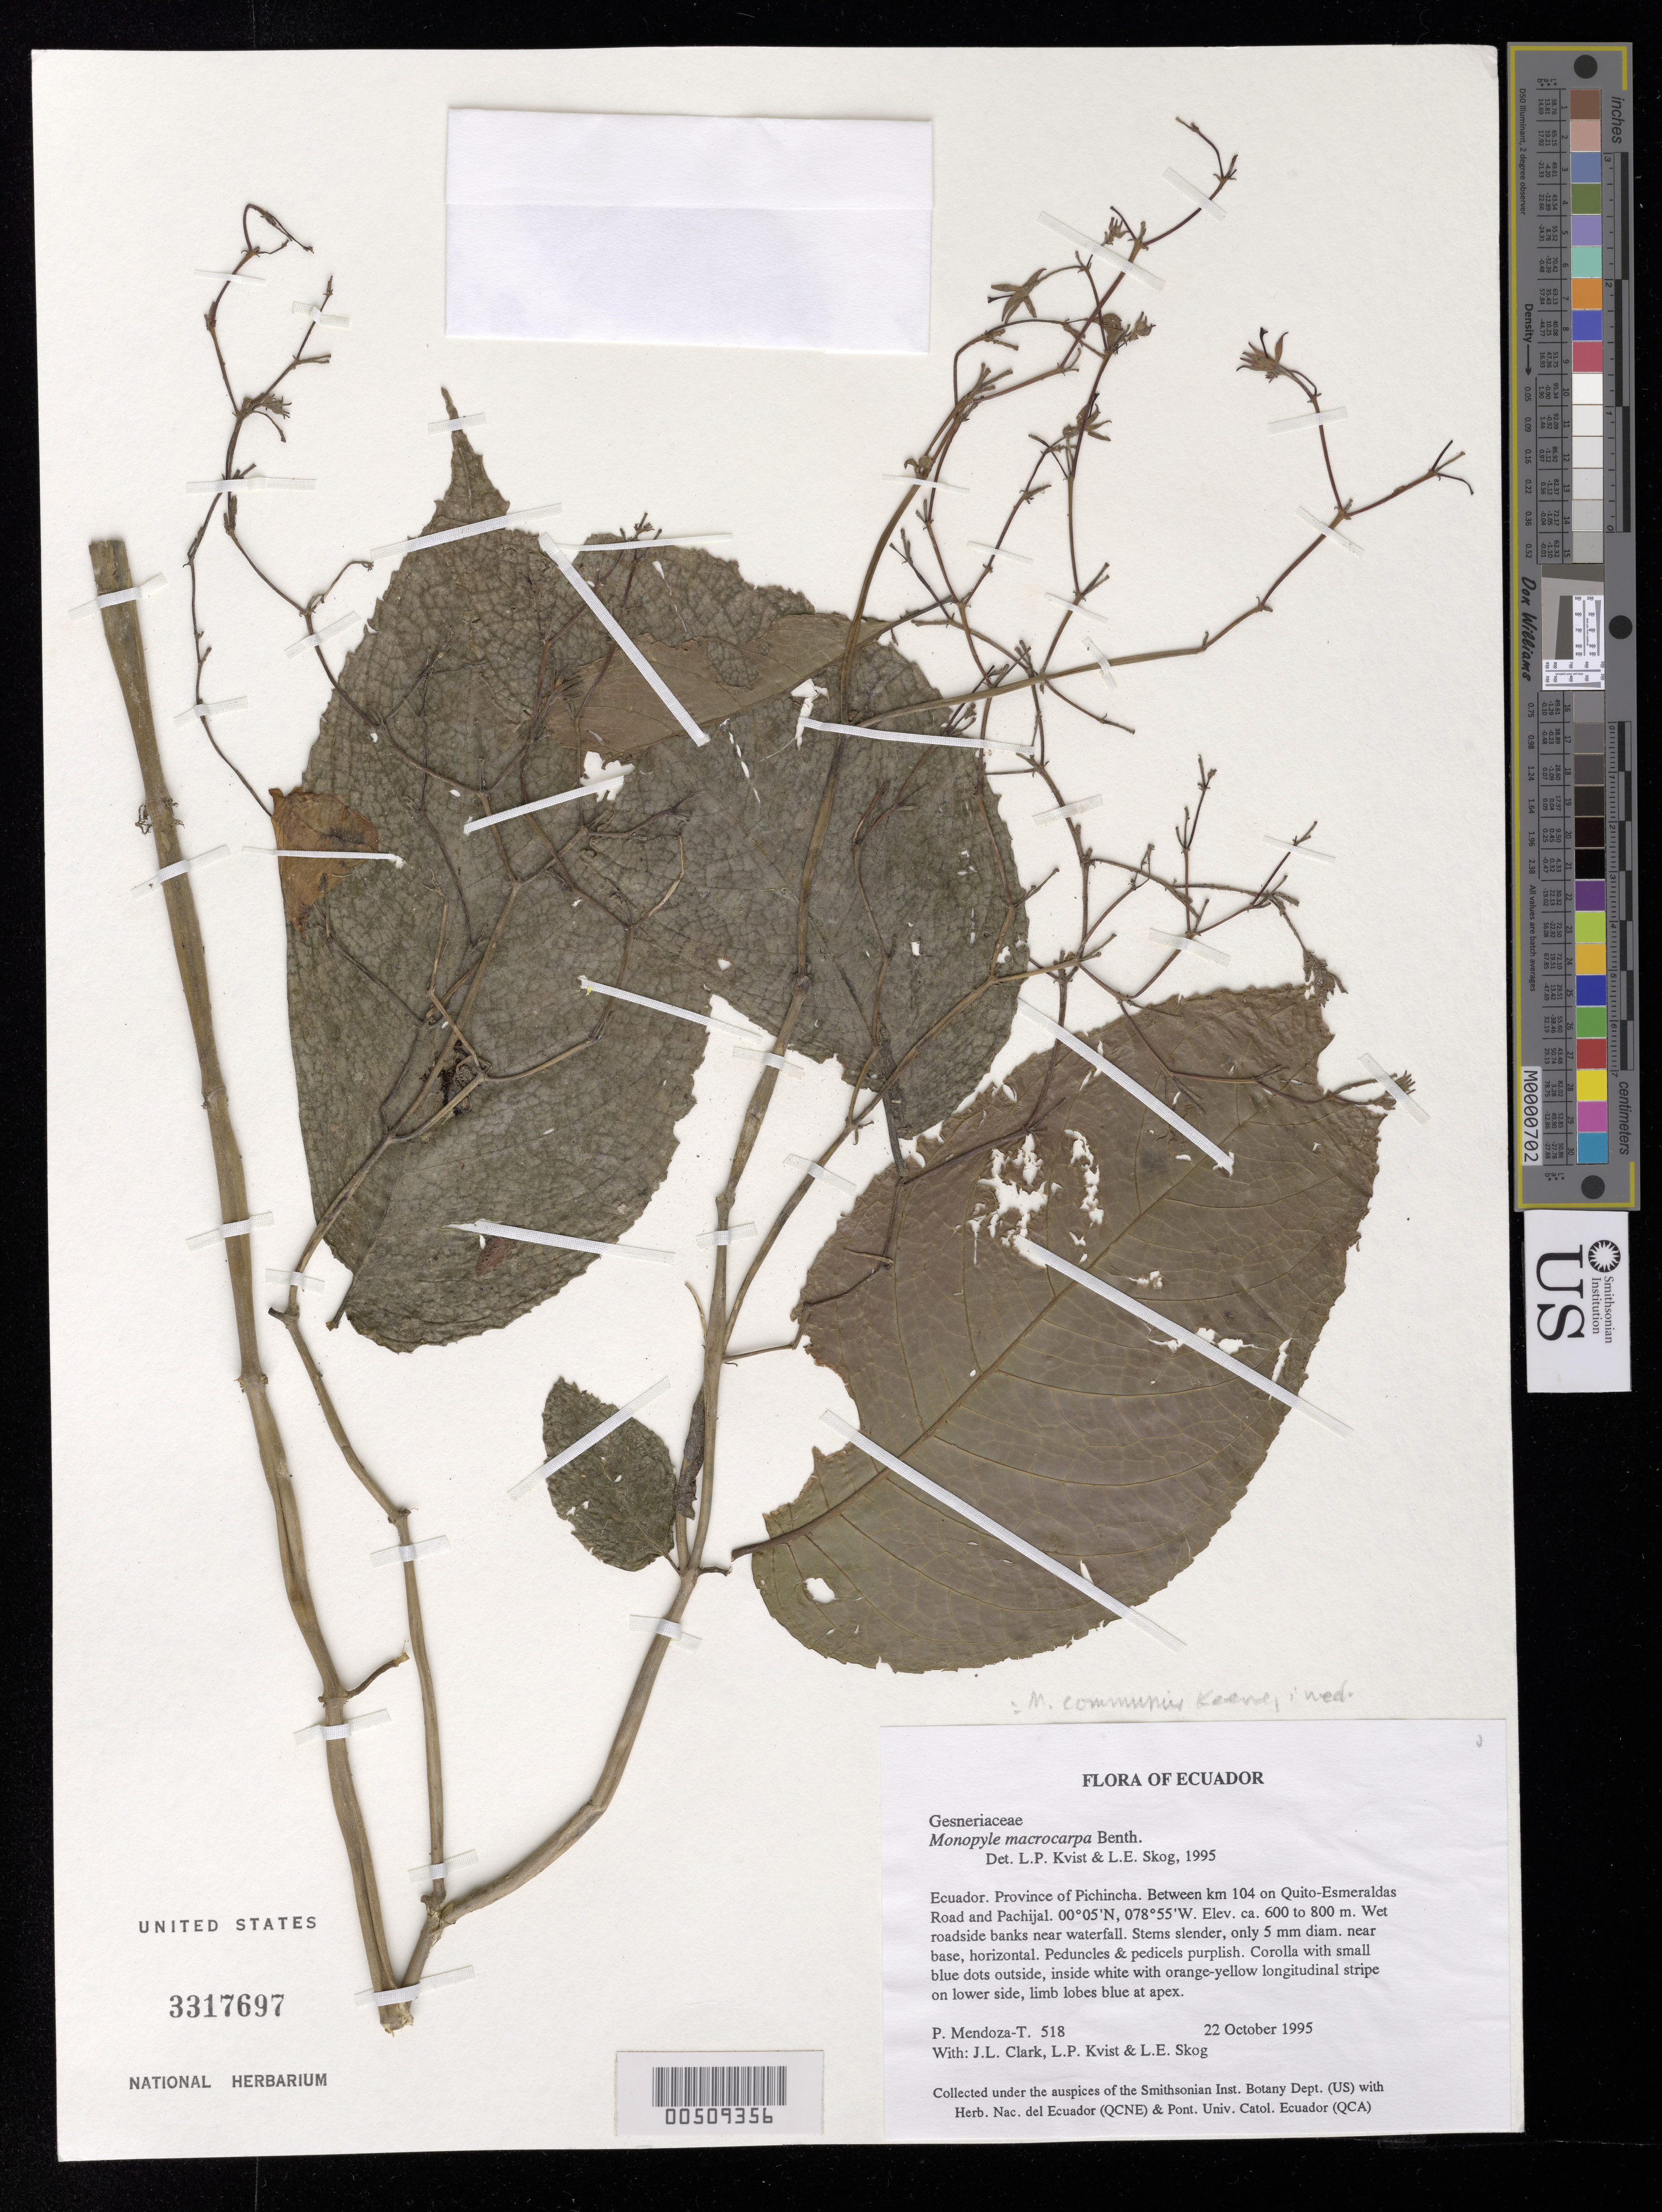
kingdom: Plantae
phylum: Tracheophyta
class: Magnoliopsida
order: Lamiales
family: Gesneriaceae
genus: Monopyle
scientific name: Monopyle chocoensis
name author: Keene & J.L. Clark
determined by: Clark, J. L., (SEL), The Marie Selby Botanical Garden (UNITED STATES)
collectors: P. Mendoza-T., J. L. Clark, L. P. Kvist & L. E. Skog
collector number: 518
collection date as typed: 22 Oct 1995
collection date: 1995-10-22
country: Ecuador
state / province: Pichincha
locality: Between km 104 on Quito-Esmeraldas Road and Pachijal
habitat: Wet roadside banks near waterfall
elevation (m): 600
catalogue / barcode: US 3317697